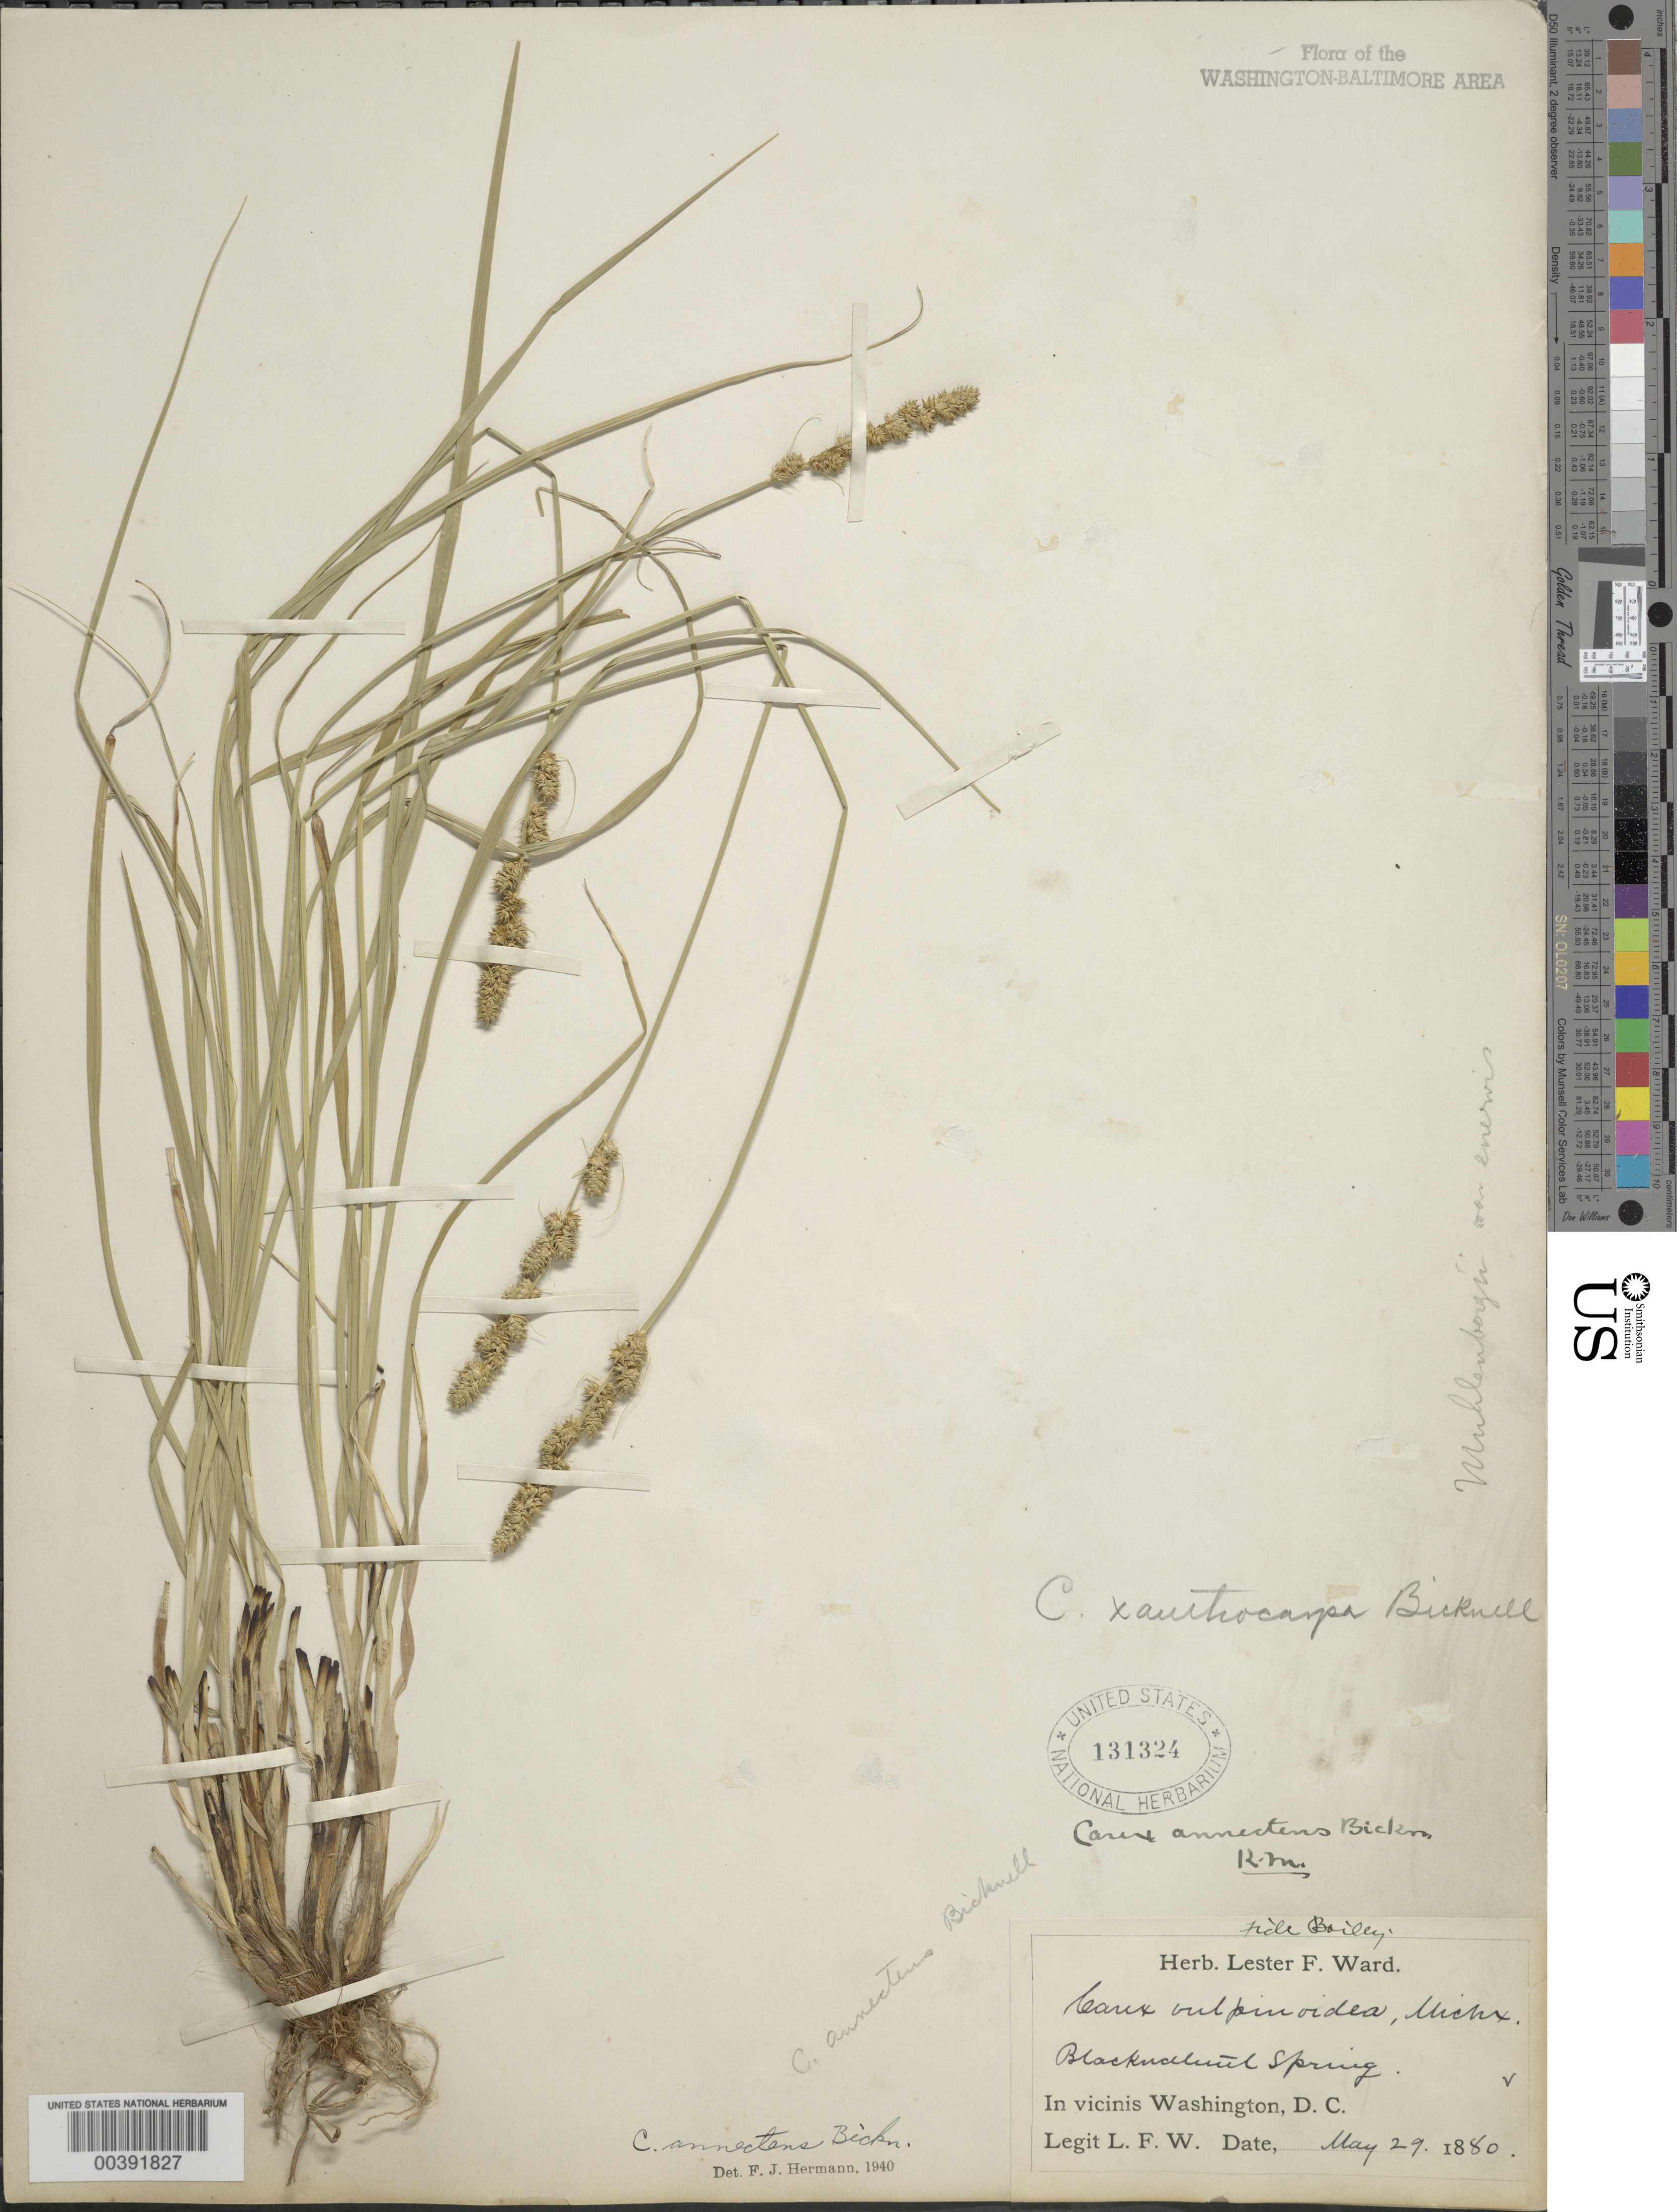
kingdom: Plantae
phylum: Tracheophyta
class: Liliopsida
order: Poales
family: Cyperaceae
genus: Carex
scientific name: Carex annectens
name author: (E.P. Bicknell) E.P. Bicknell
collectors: L. F. Ward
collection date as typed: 29 May 1880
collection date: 1880-05-29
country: United States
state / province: District of Columbia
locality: Black Walnut Spring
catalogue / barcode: US 131324